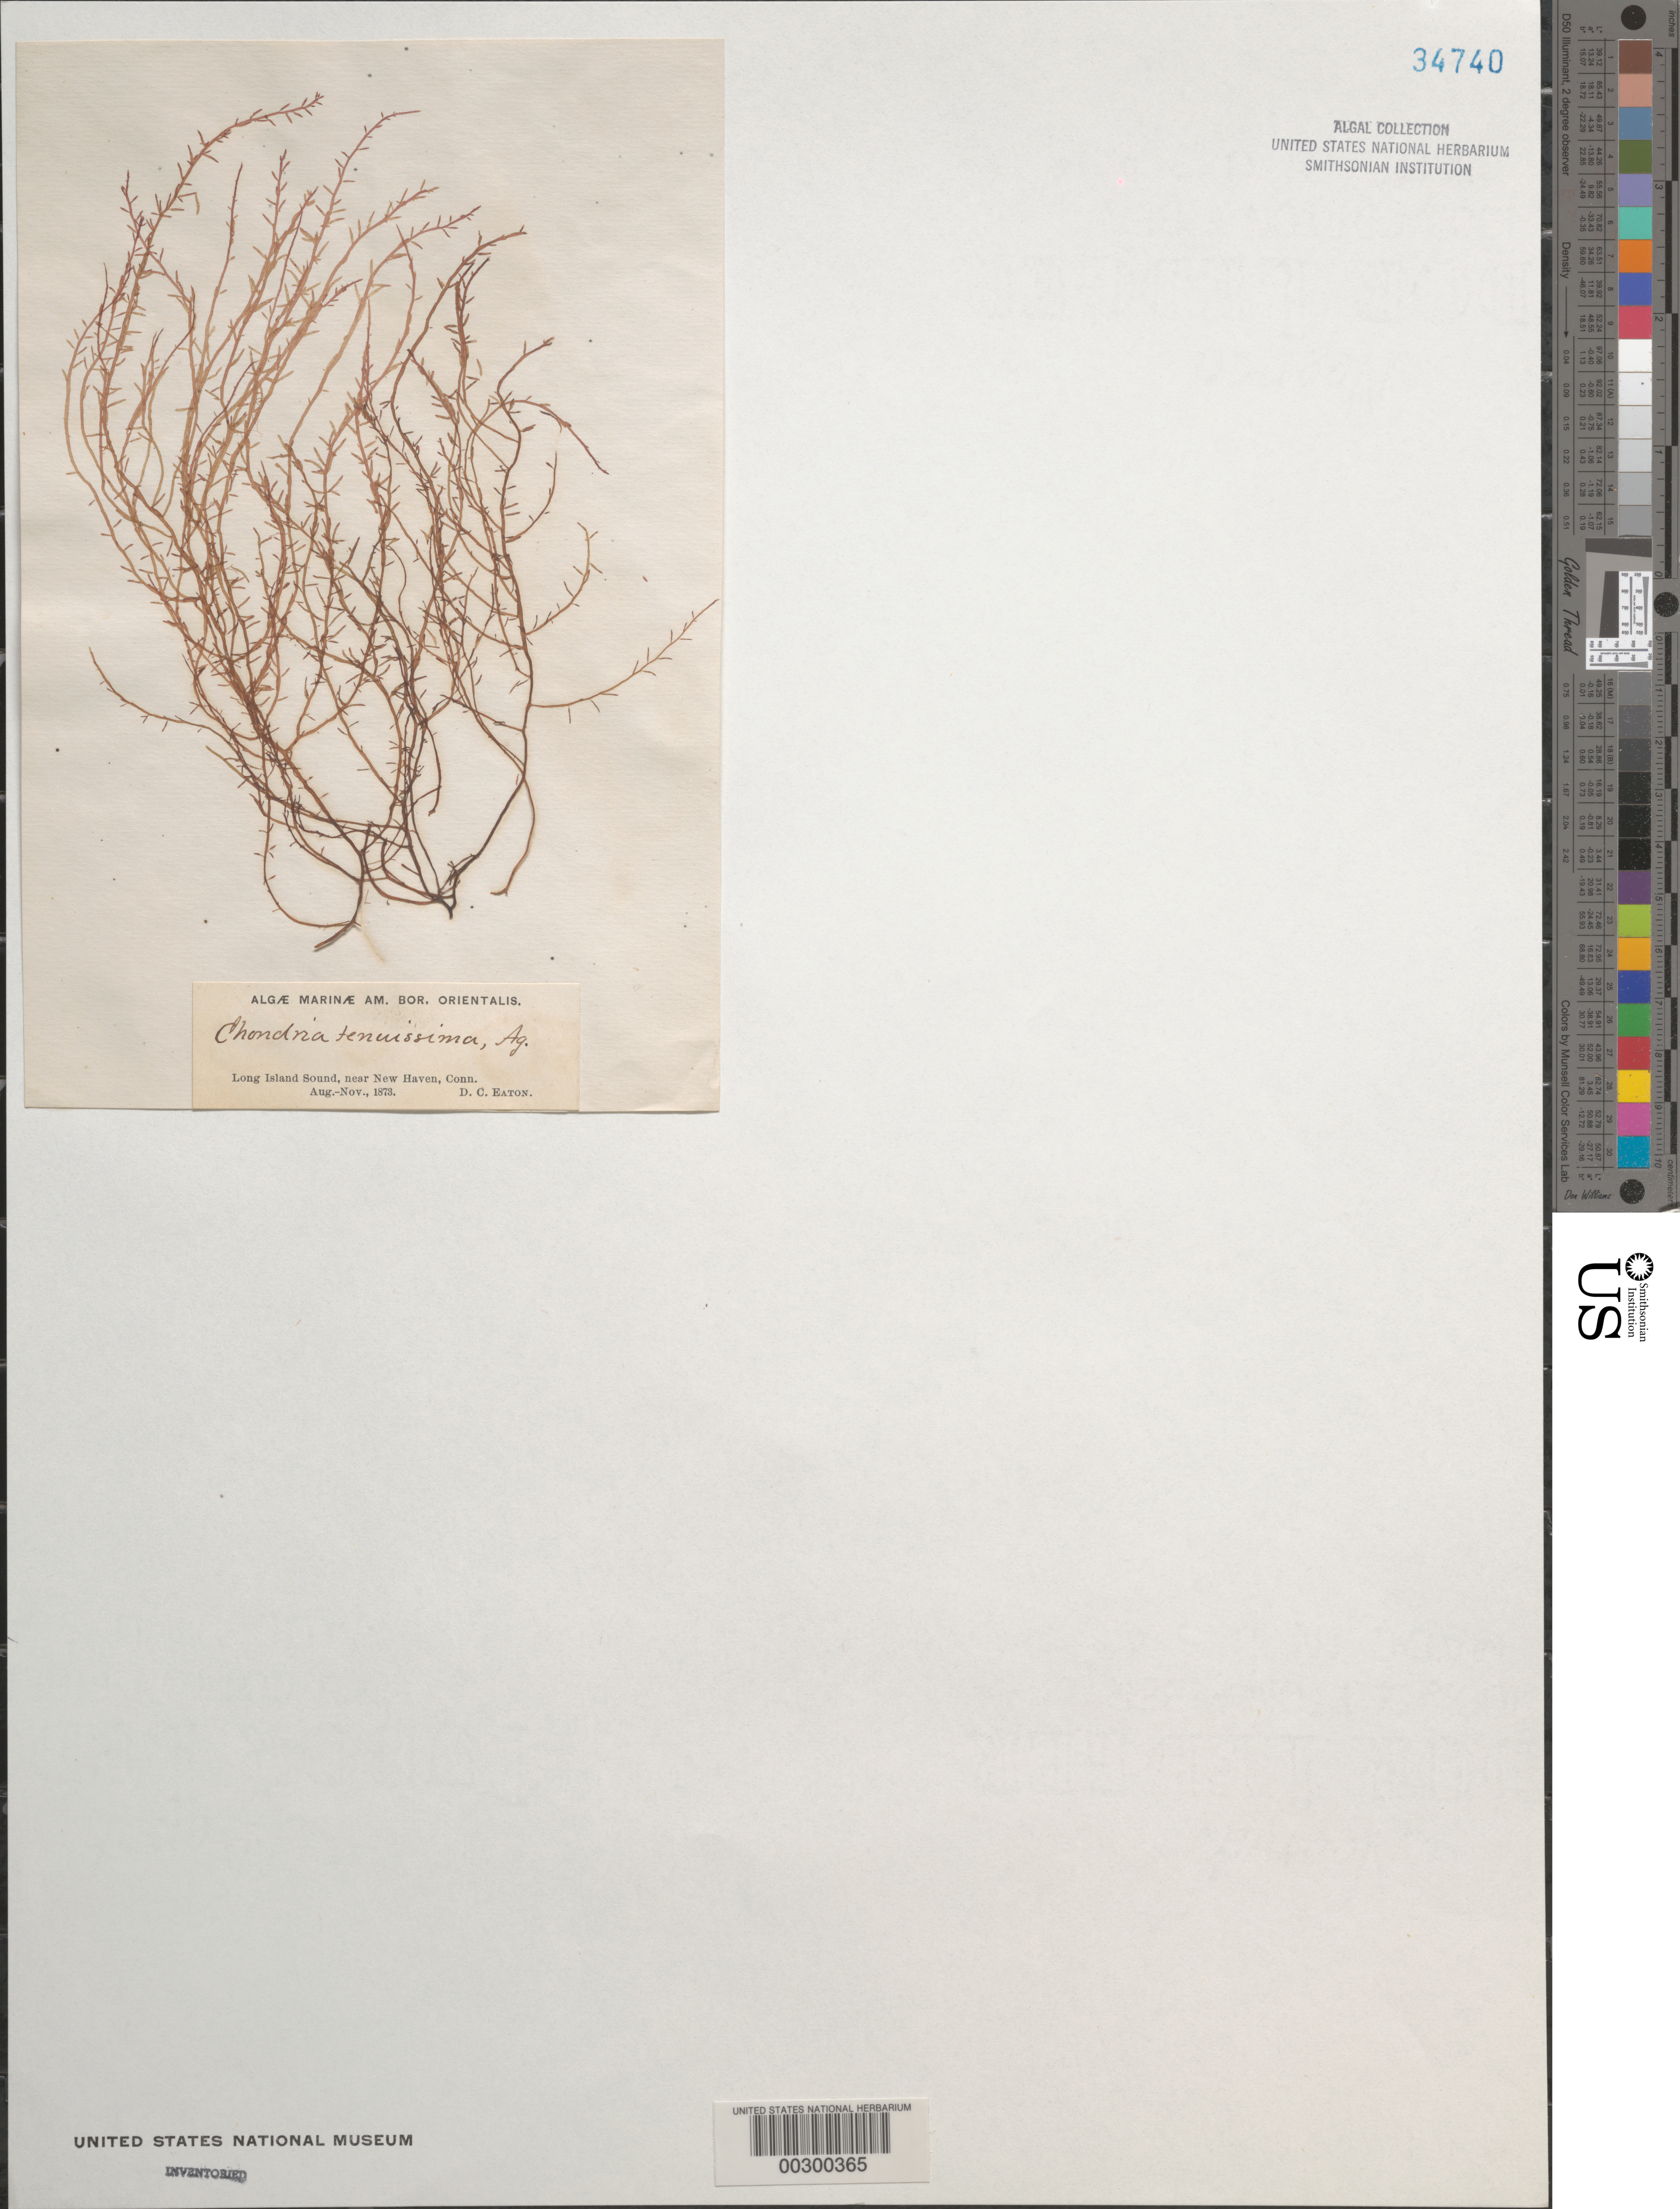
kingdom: Plantae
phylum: Rhodophyta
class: Florideophyceae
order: Ceramiales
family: Rhodomelaceae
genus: Chondria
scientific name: Chondria capillaris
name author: M.J. Wynne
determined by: Algae name updating Project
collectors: D. C. Eaton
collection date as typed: Aug 1873 to -- Nov 1873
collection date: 1873-08/1873-11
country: United States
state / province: Connecticut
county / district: New Haven County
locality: Long Island Sound, near New Haven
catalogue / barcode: US 34740